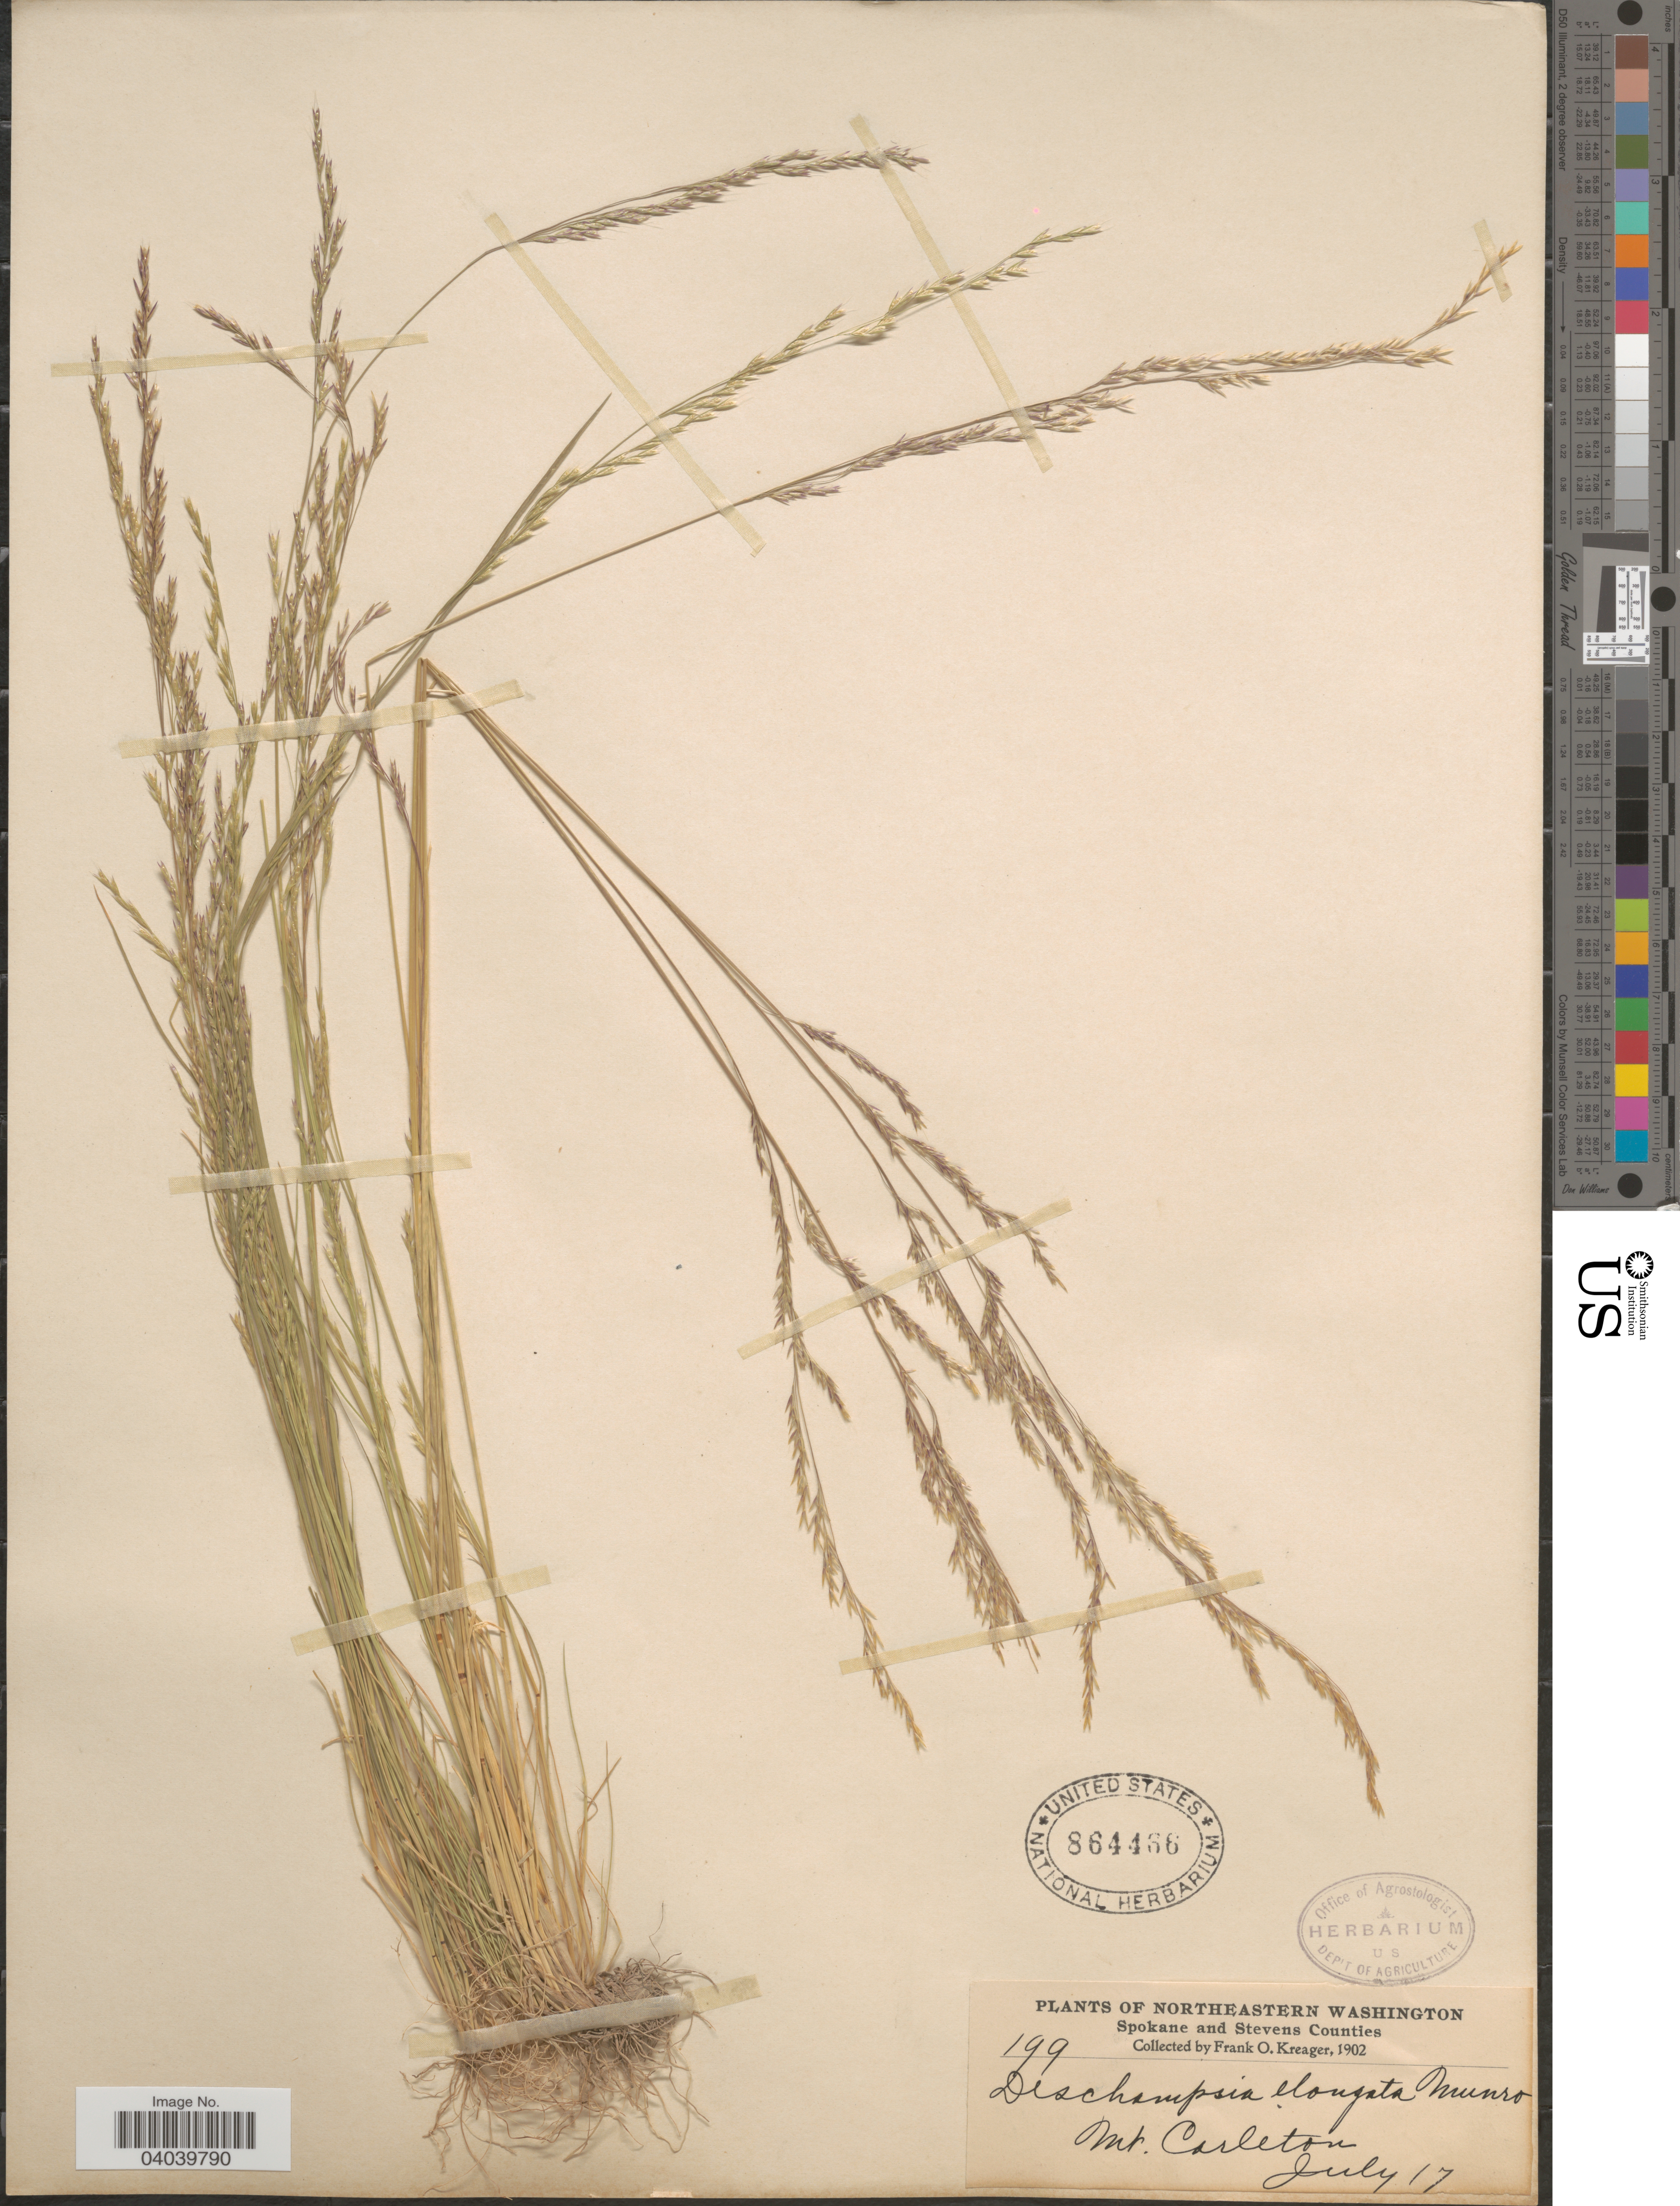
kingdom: Plantae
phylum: Tracheophyta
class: Liliopsida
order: Poales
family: Poaceae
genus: Deschampsia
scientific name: Deschampsia elongata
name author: (Hook.) Munro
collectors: F. Kreager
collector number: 199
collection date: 1902-07-17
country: United States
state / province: Washington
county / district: Spokane / Stevens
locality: Northeastern Washington. Spokane and Stevens Counties. Mt. Carleton.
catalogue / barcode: US 864466